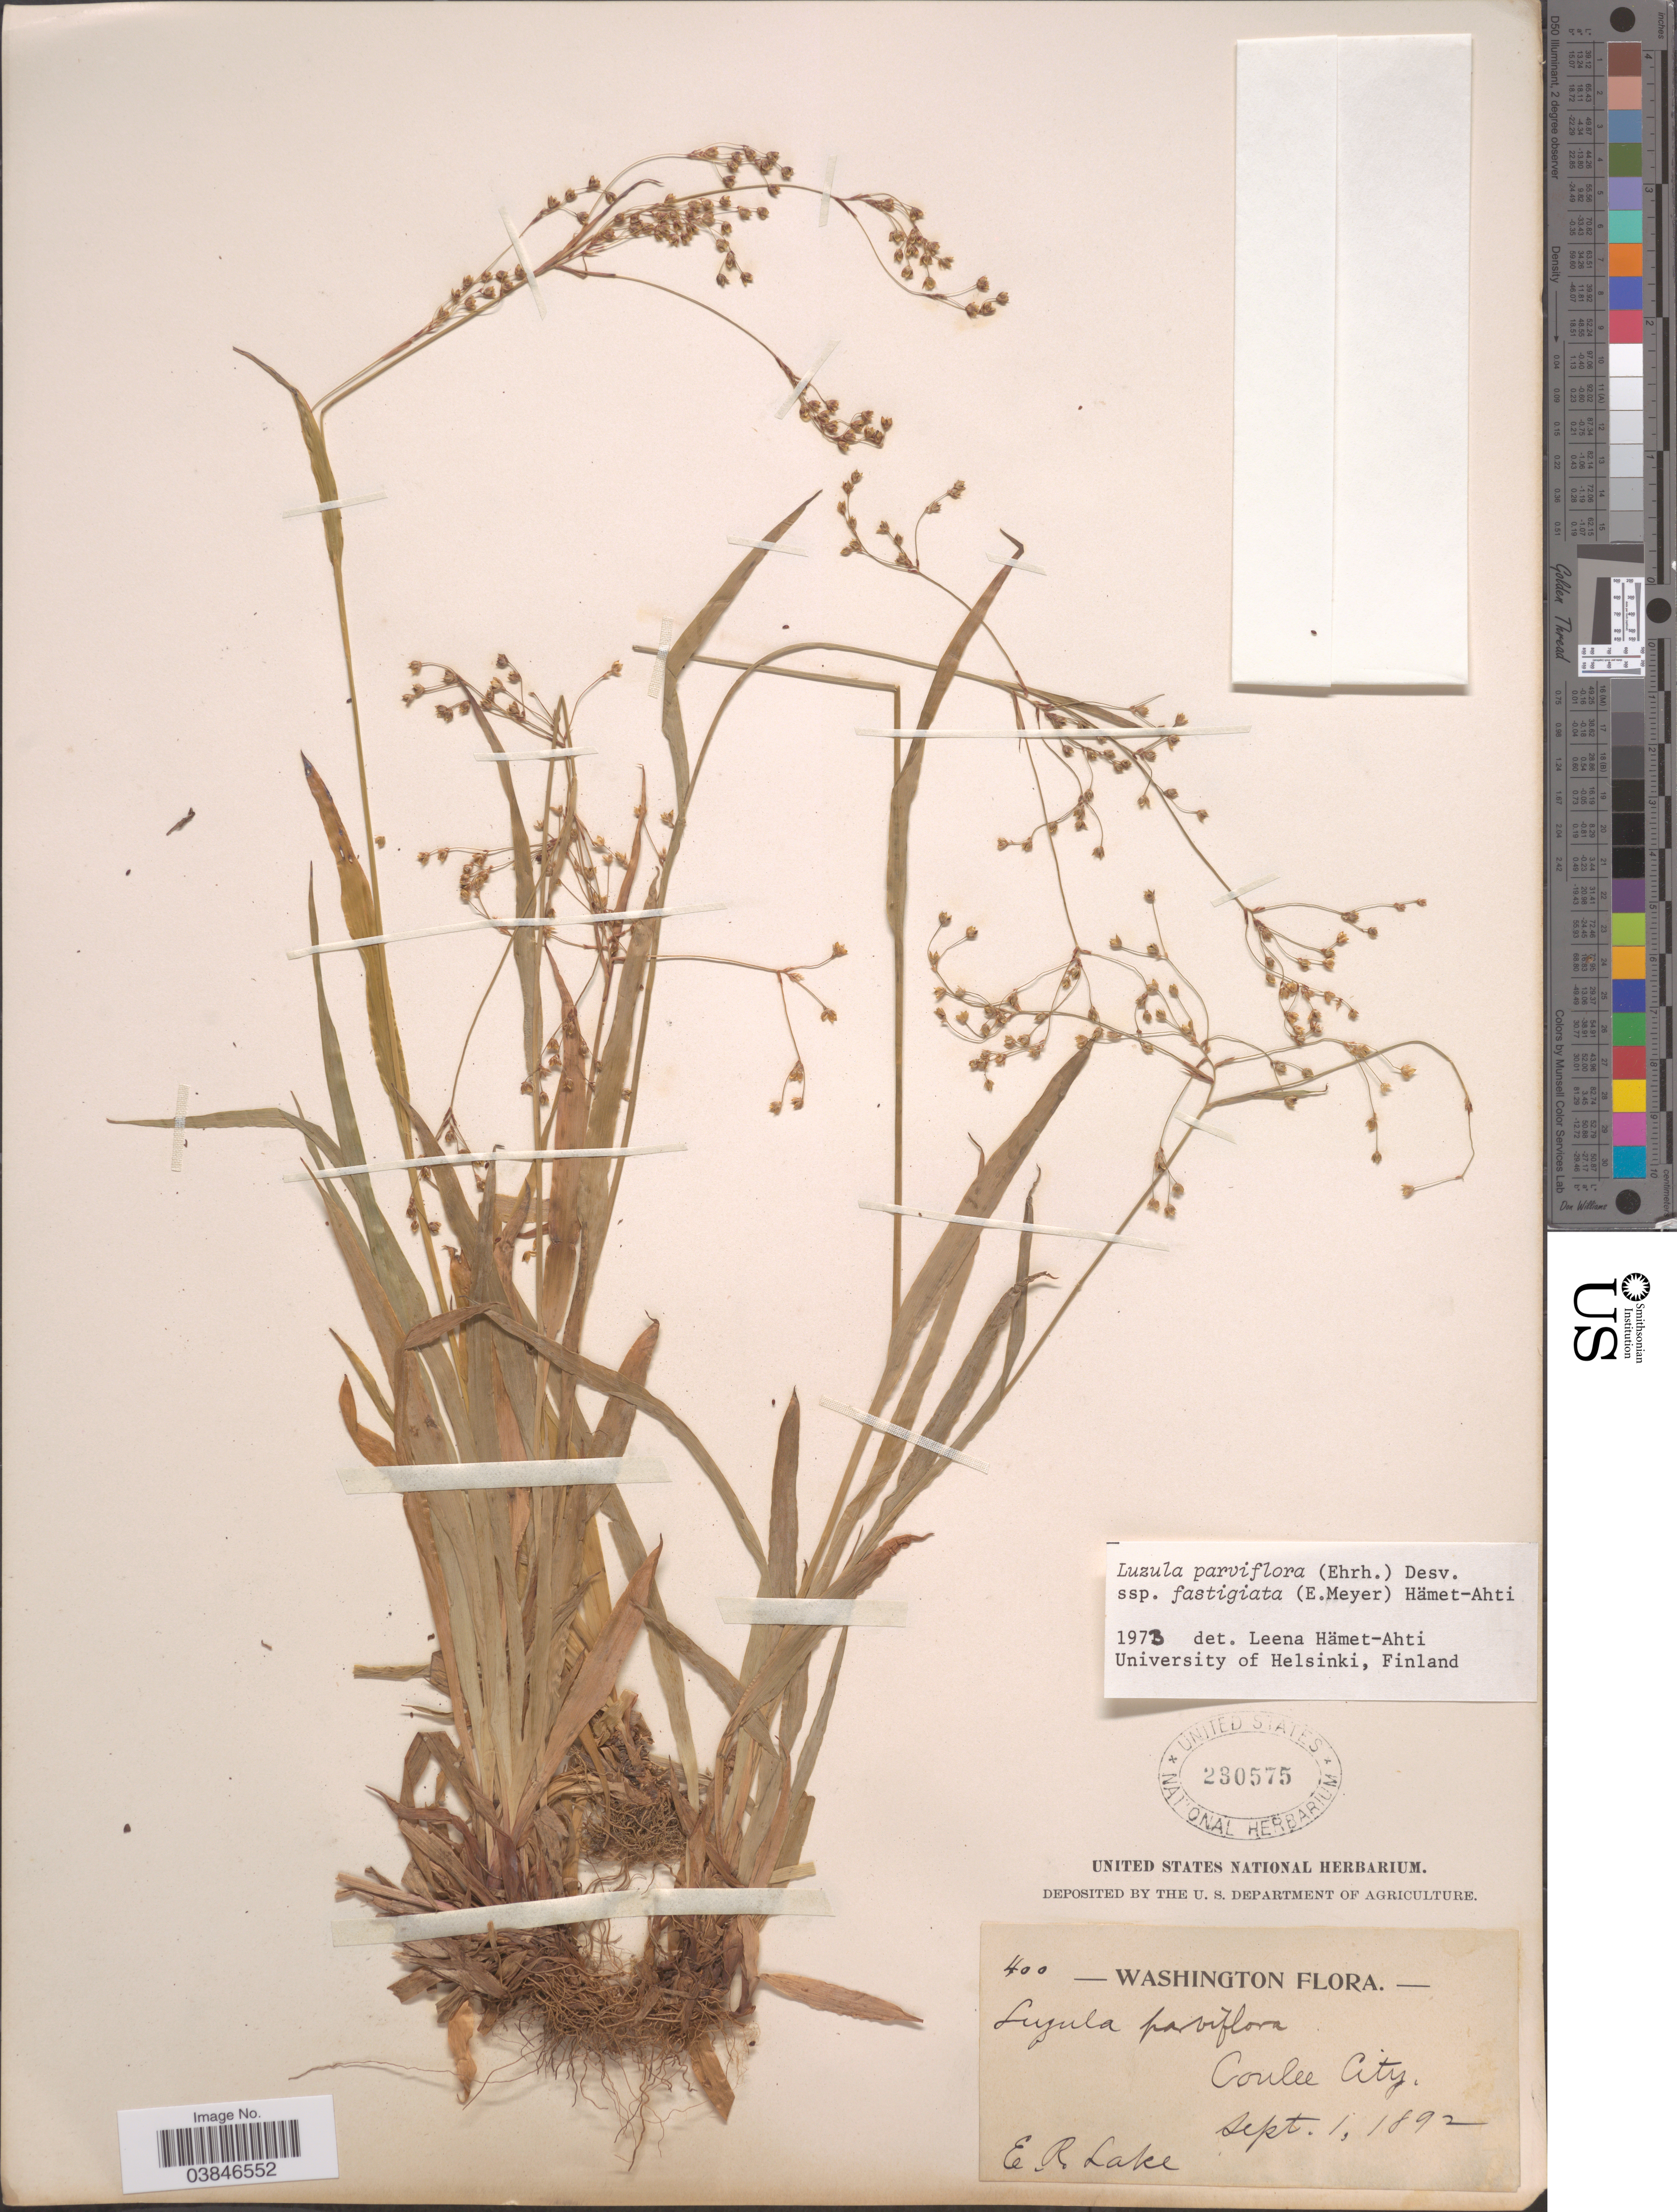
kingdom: Plantae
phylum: Tracheophyta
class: Liliopsida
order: Poales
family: Juncaceae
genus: Luzula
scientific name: Luzula parviflora subsp. fastigiata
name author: Buchenau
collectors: E. Lake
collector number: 400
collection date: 1892-09-01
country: United States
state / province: Washington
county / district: Grant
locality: Coulee City.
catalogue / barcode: US 230575